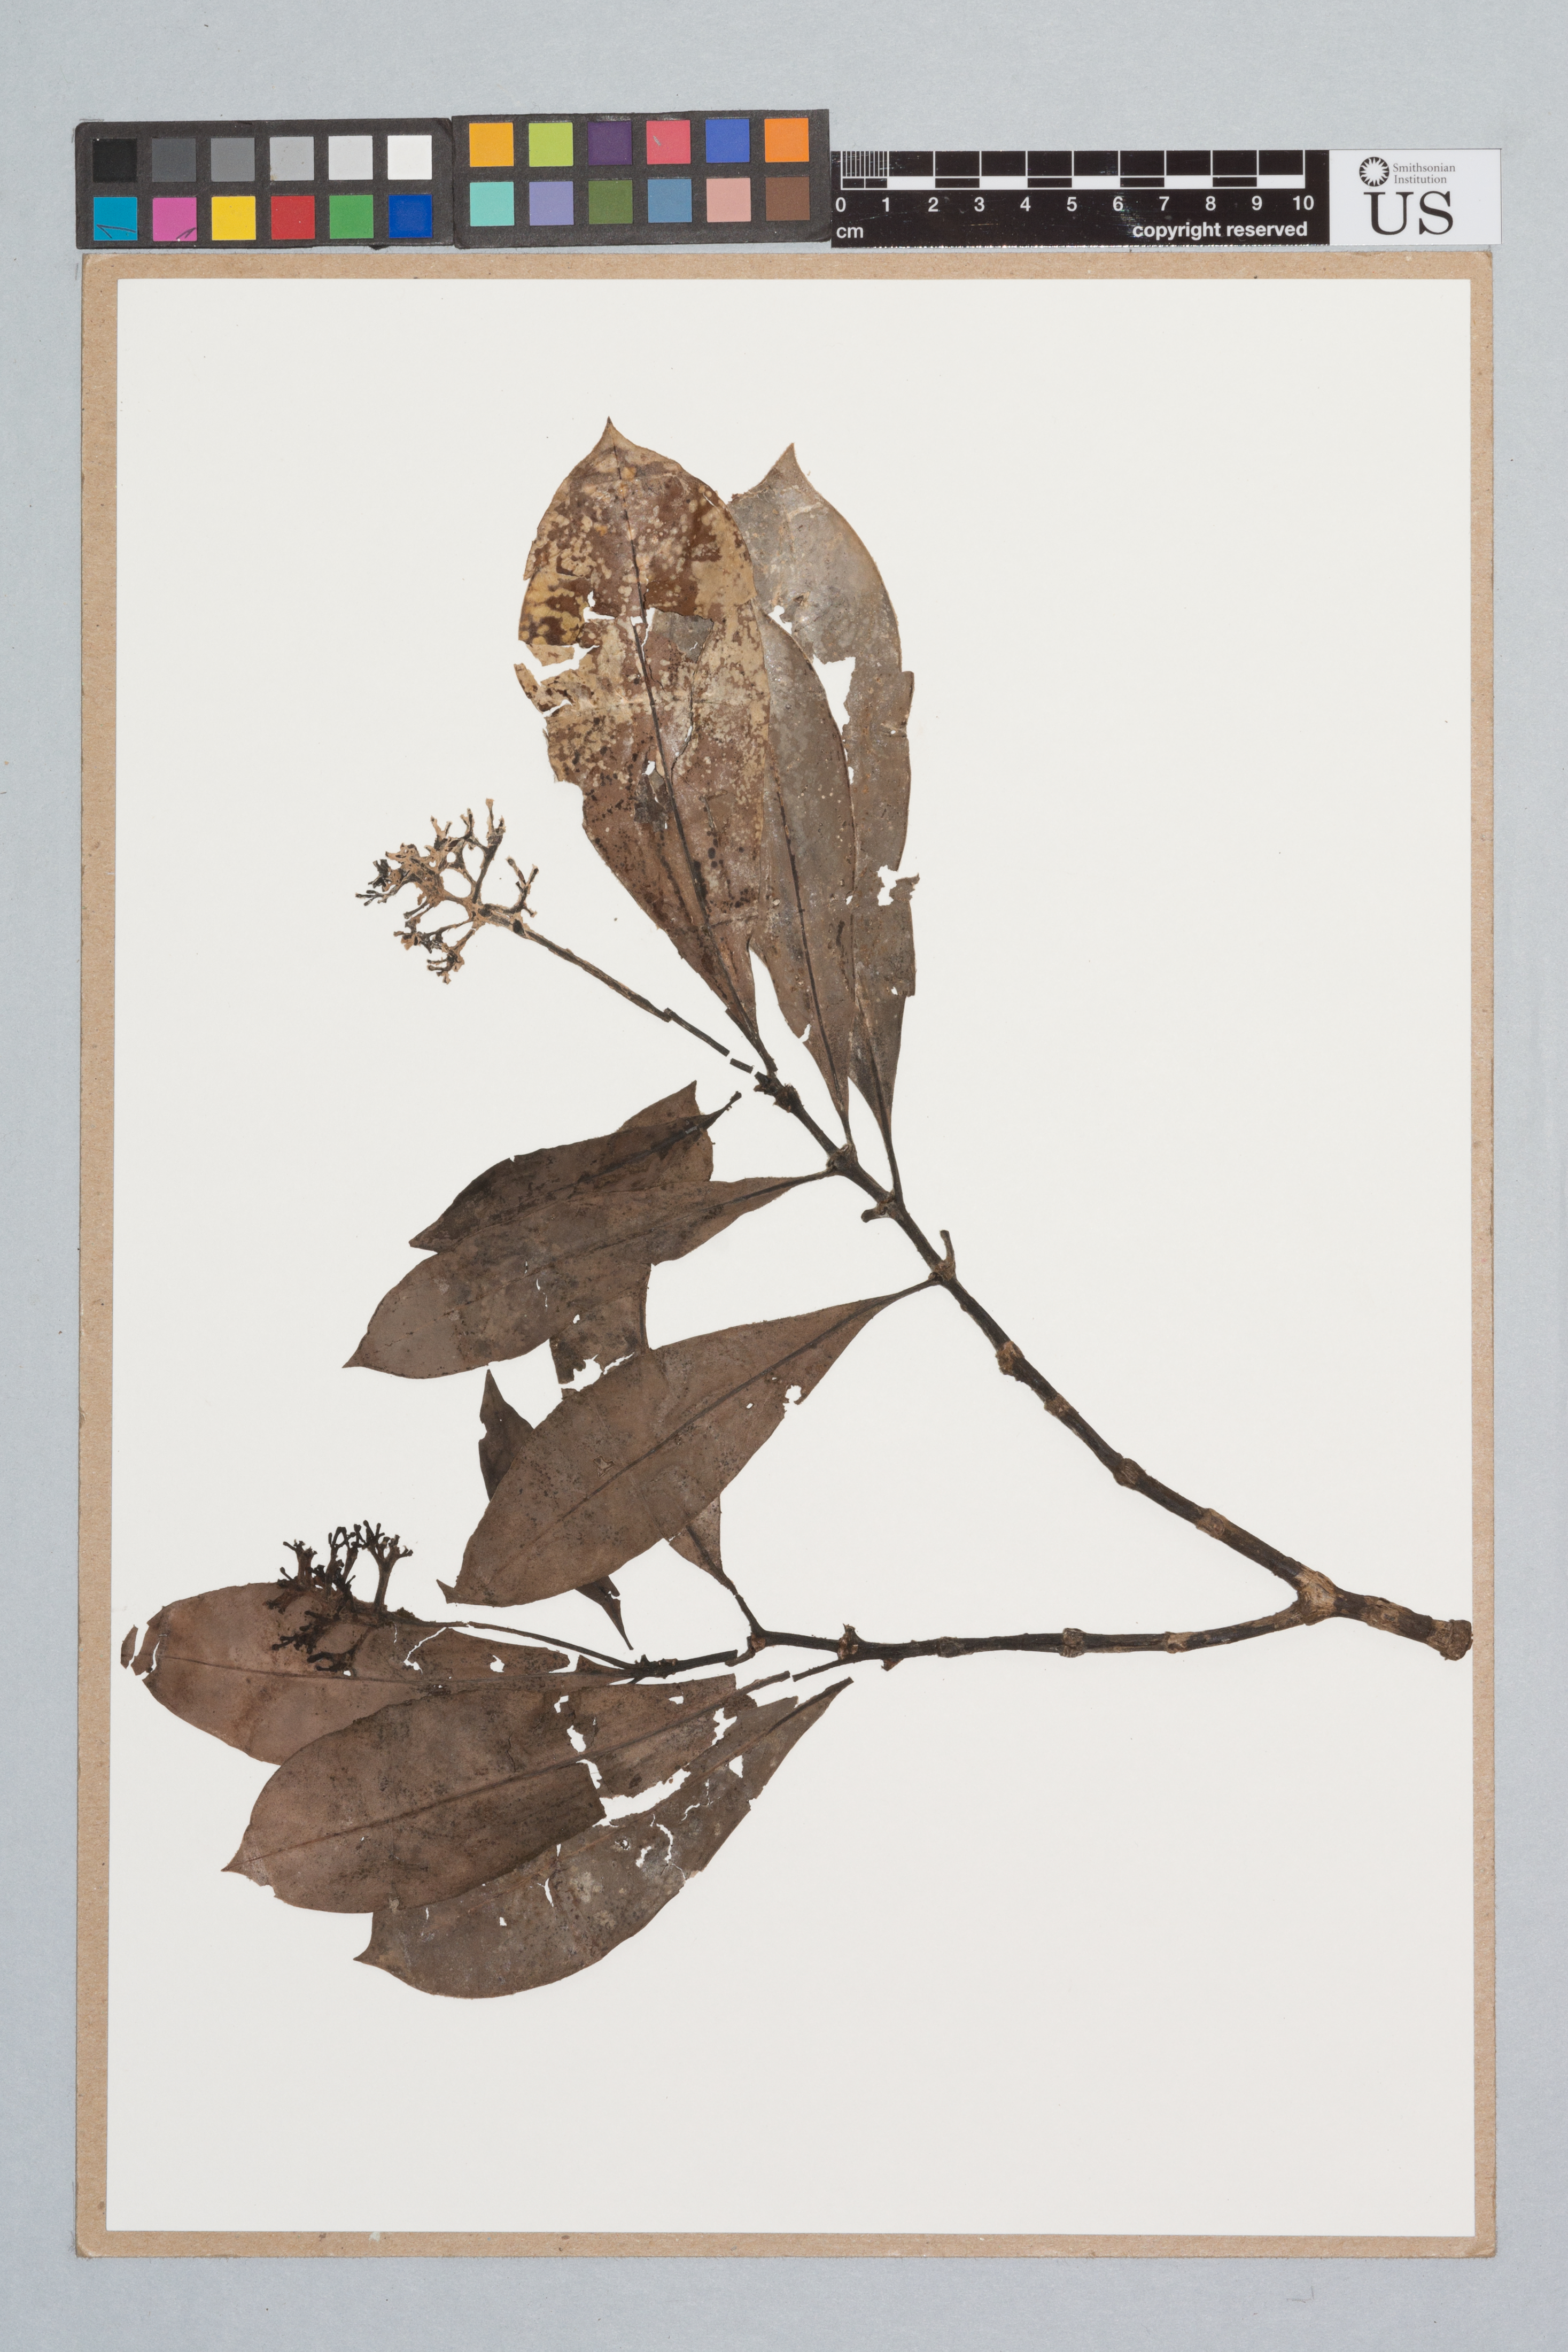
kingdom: Plantae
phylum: Tracheophyta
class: Magnoliopsida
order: Gentianales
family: Rubiaceae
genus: Psychotria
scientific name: Psychotria tapajozensis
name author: Standl.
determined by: Taylor, Charlotte M.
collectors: L. J. Gillespie & H. Persaud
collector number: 969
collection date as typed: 31 March 1989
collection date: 1989-03-31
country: Guyana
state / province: Potaro-Siparuni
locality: Kaieteur National Park, 1st 2 km of Tukeit trail, 0-2 km from Guest House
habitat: Low-medium evergreen forest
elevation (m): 450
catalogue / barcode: US 3344492